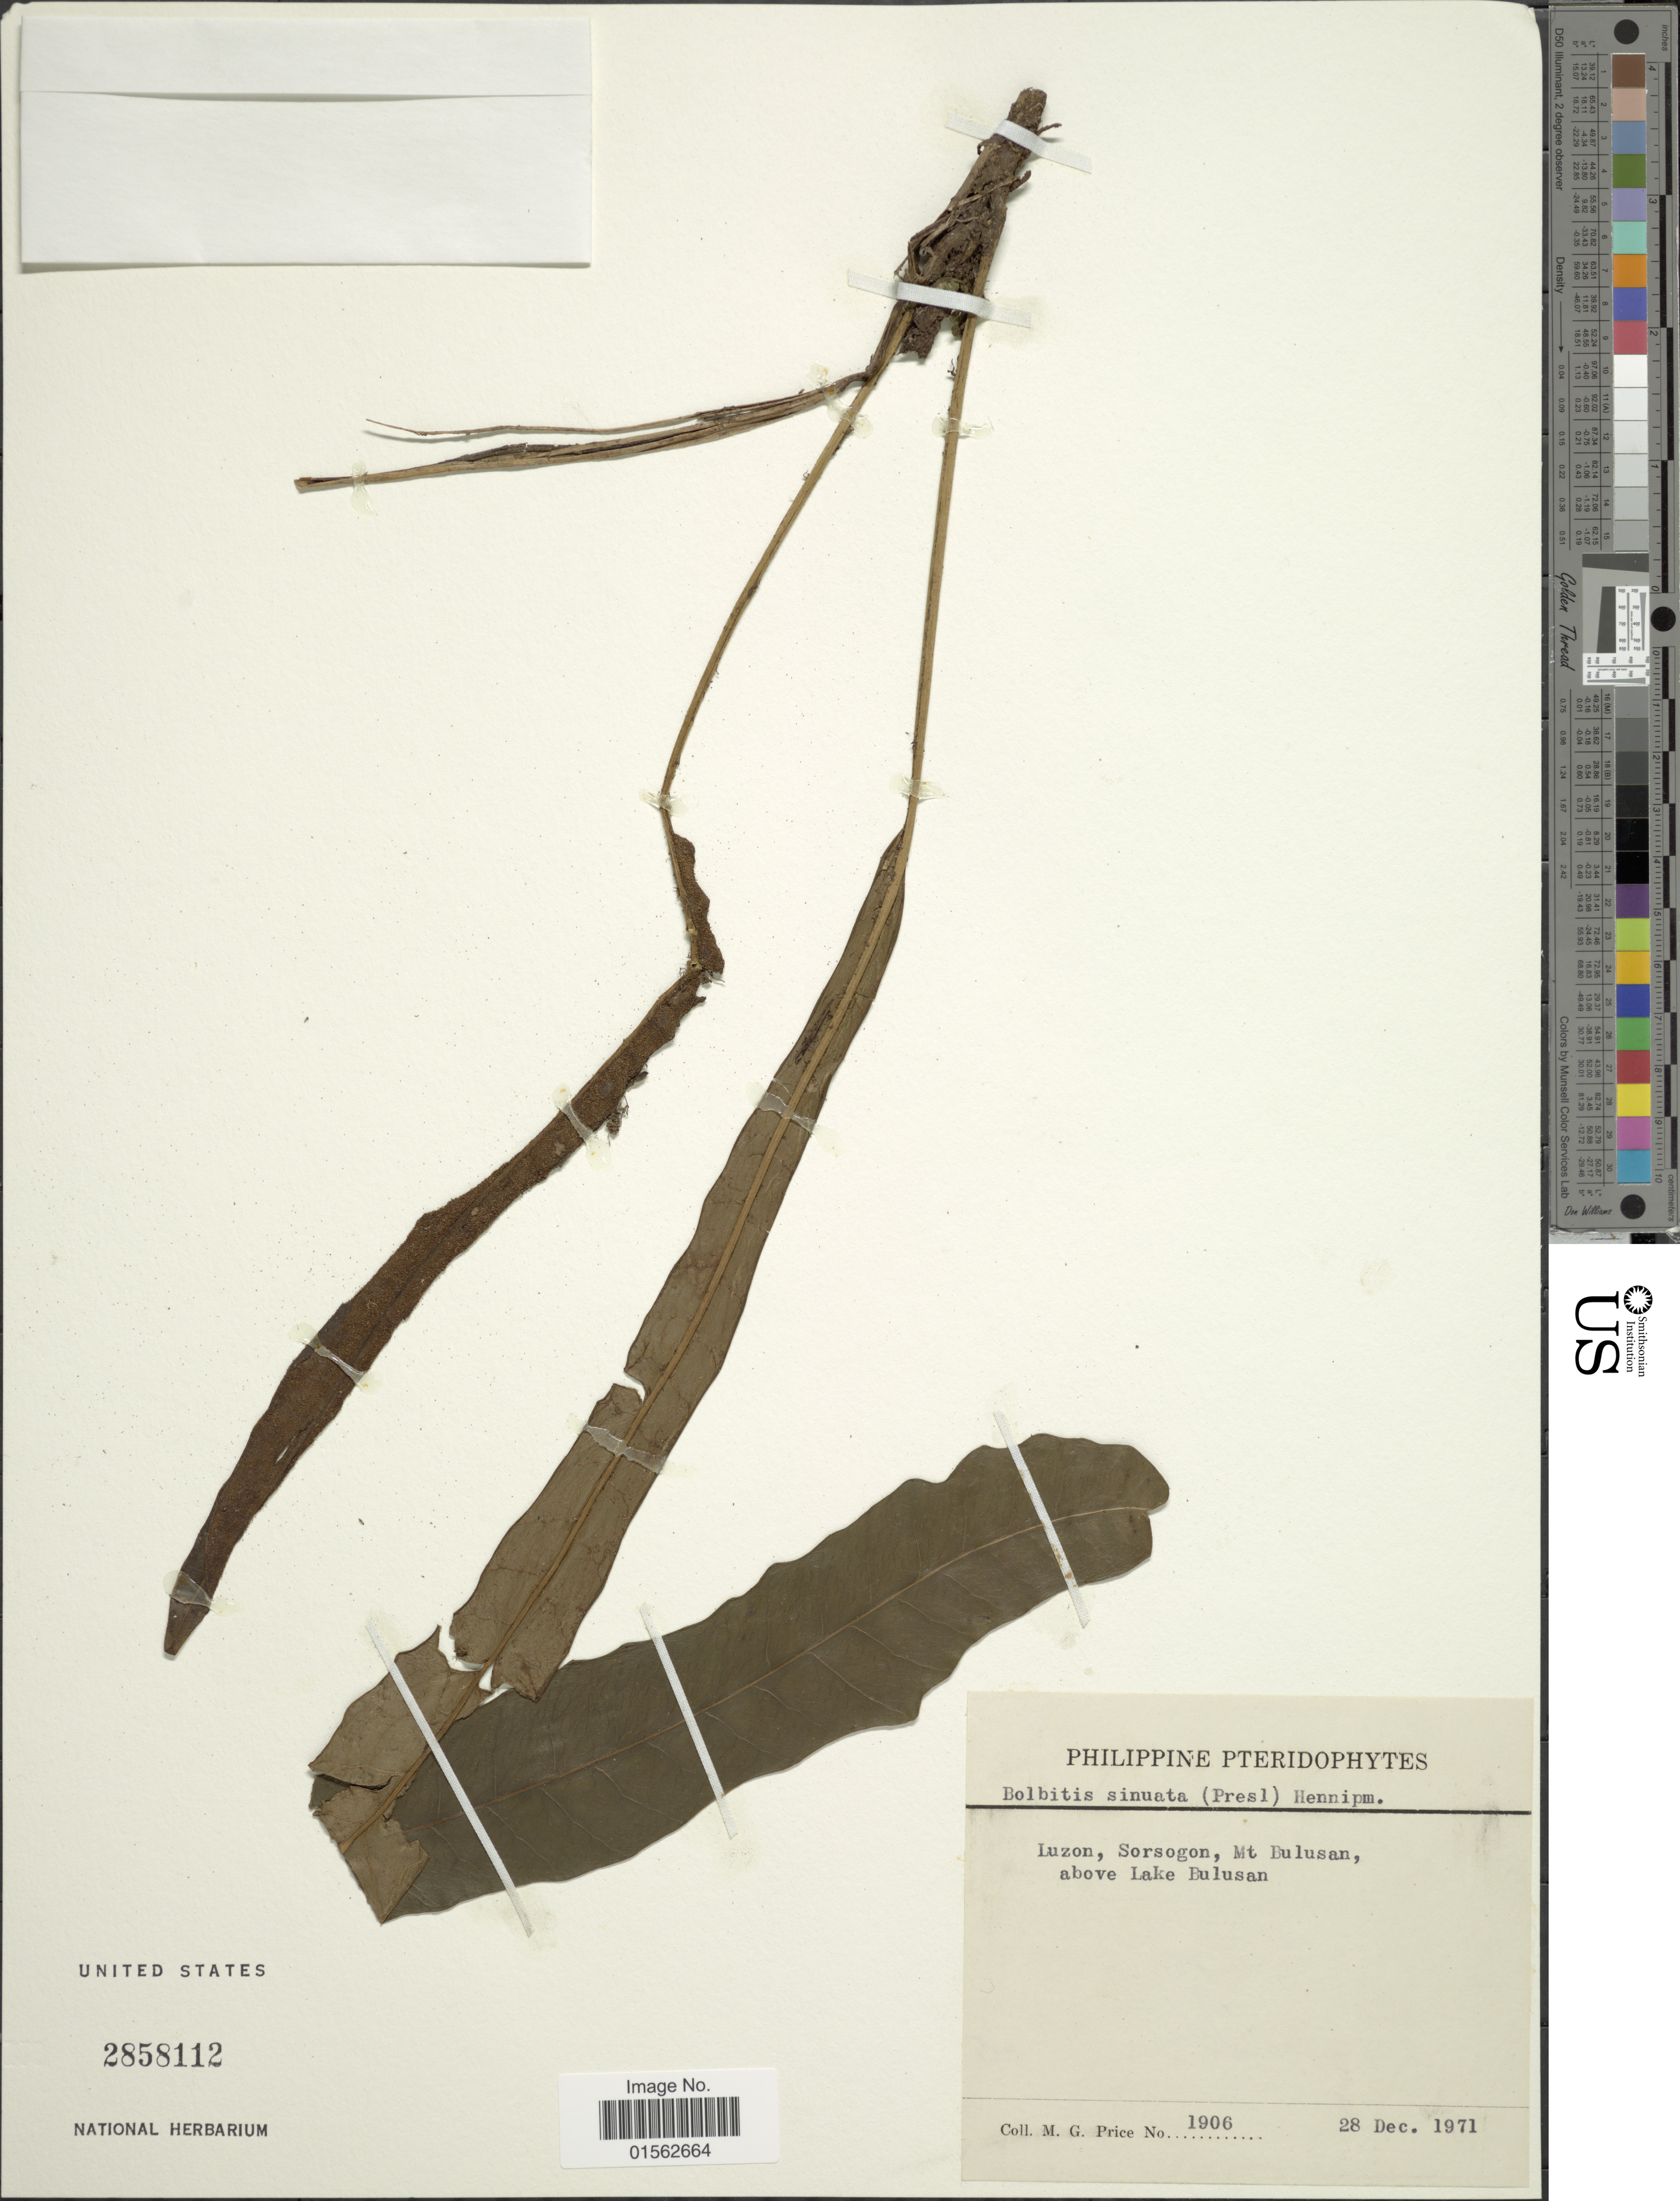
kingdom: Plantae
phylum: Tracheophyta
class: Polypodiopsida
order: Polypodiales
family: Dryopteridaceae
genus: Bolbitis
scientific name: Bolbitis sinuata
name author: (C. Presl) Hennipman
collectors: M. G. Price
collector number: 1906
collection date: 1971-12-28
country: Philippines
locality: Luzon, Sorsogon, Mt. Bulusan, above lake Bulusan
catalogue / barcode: US 2858112